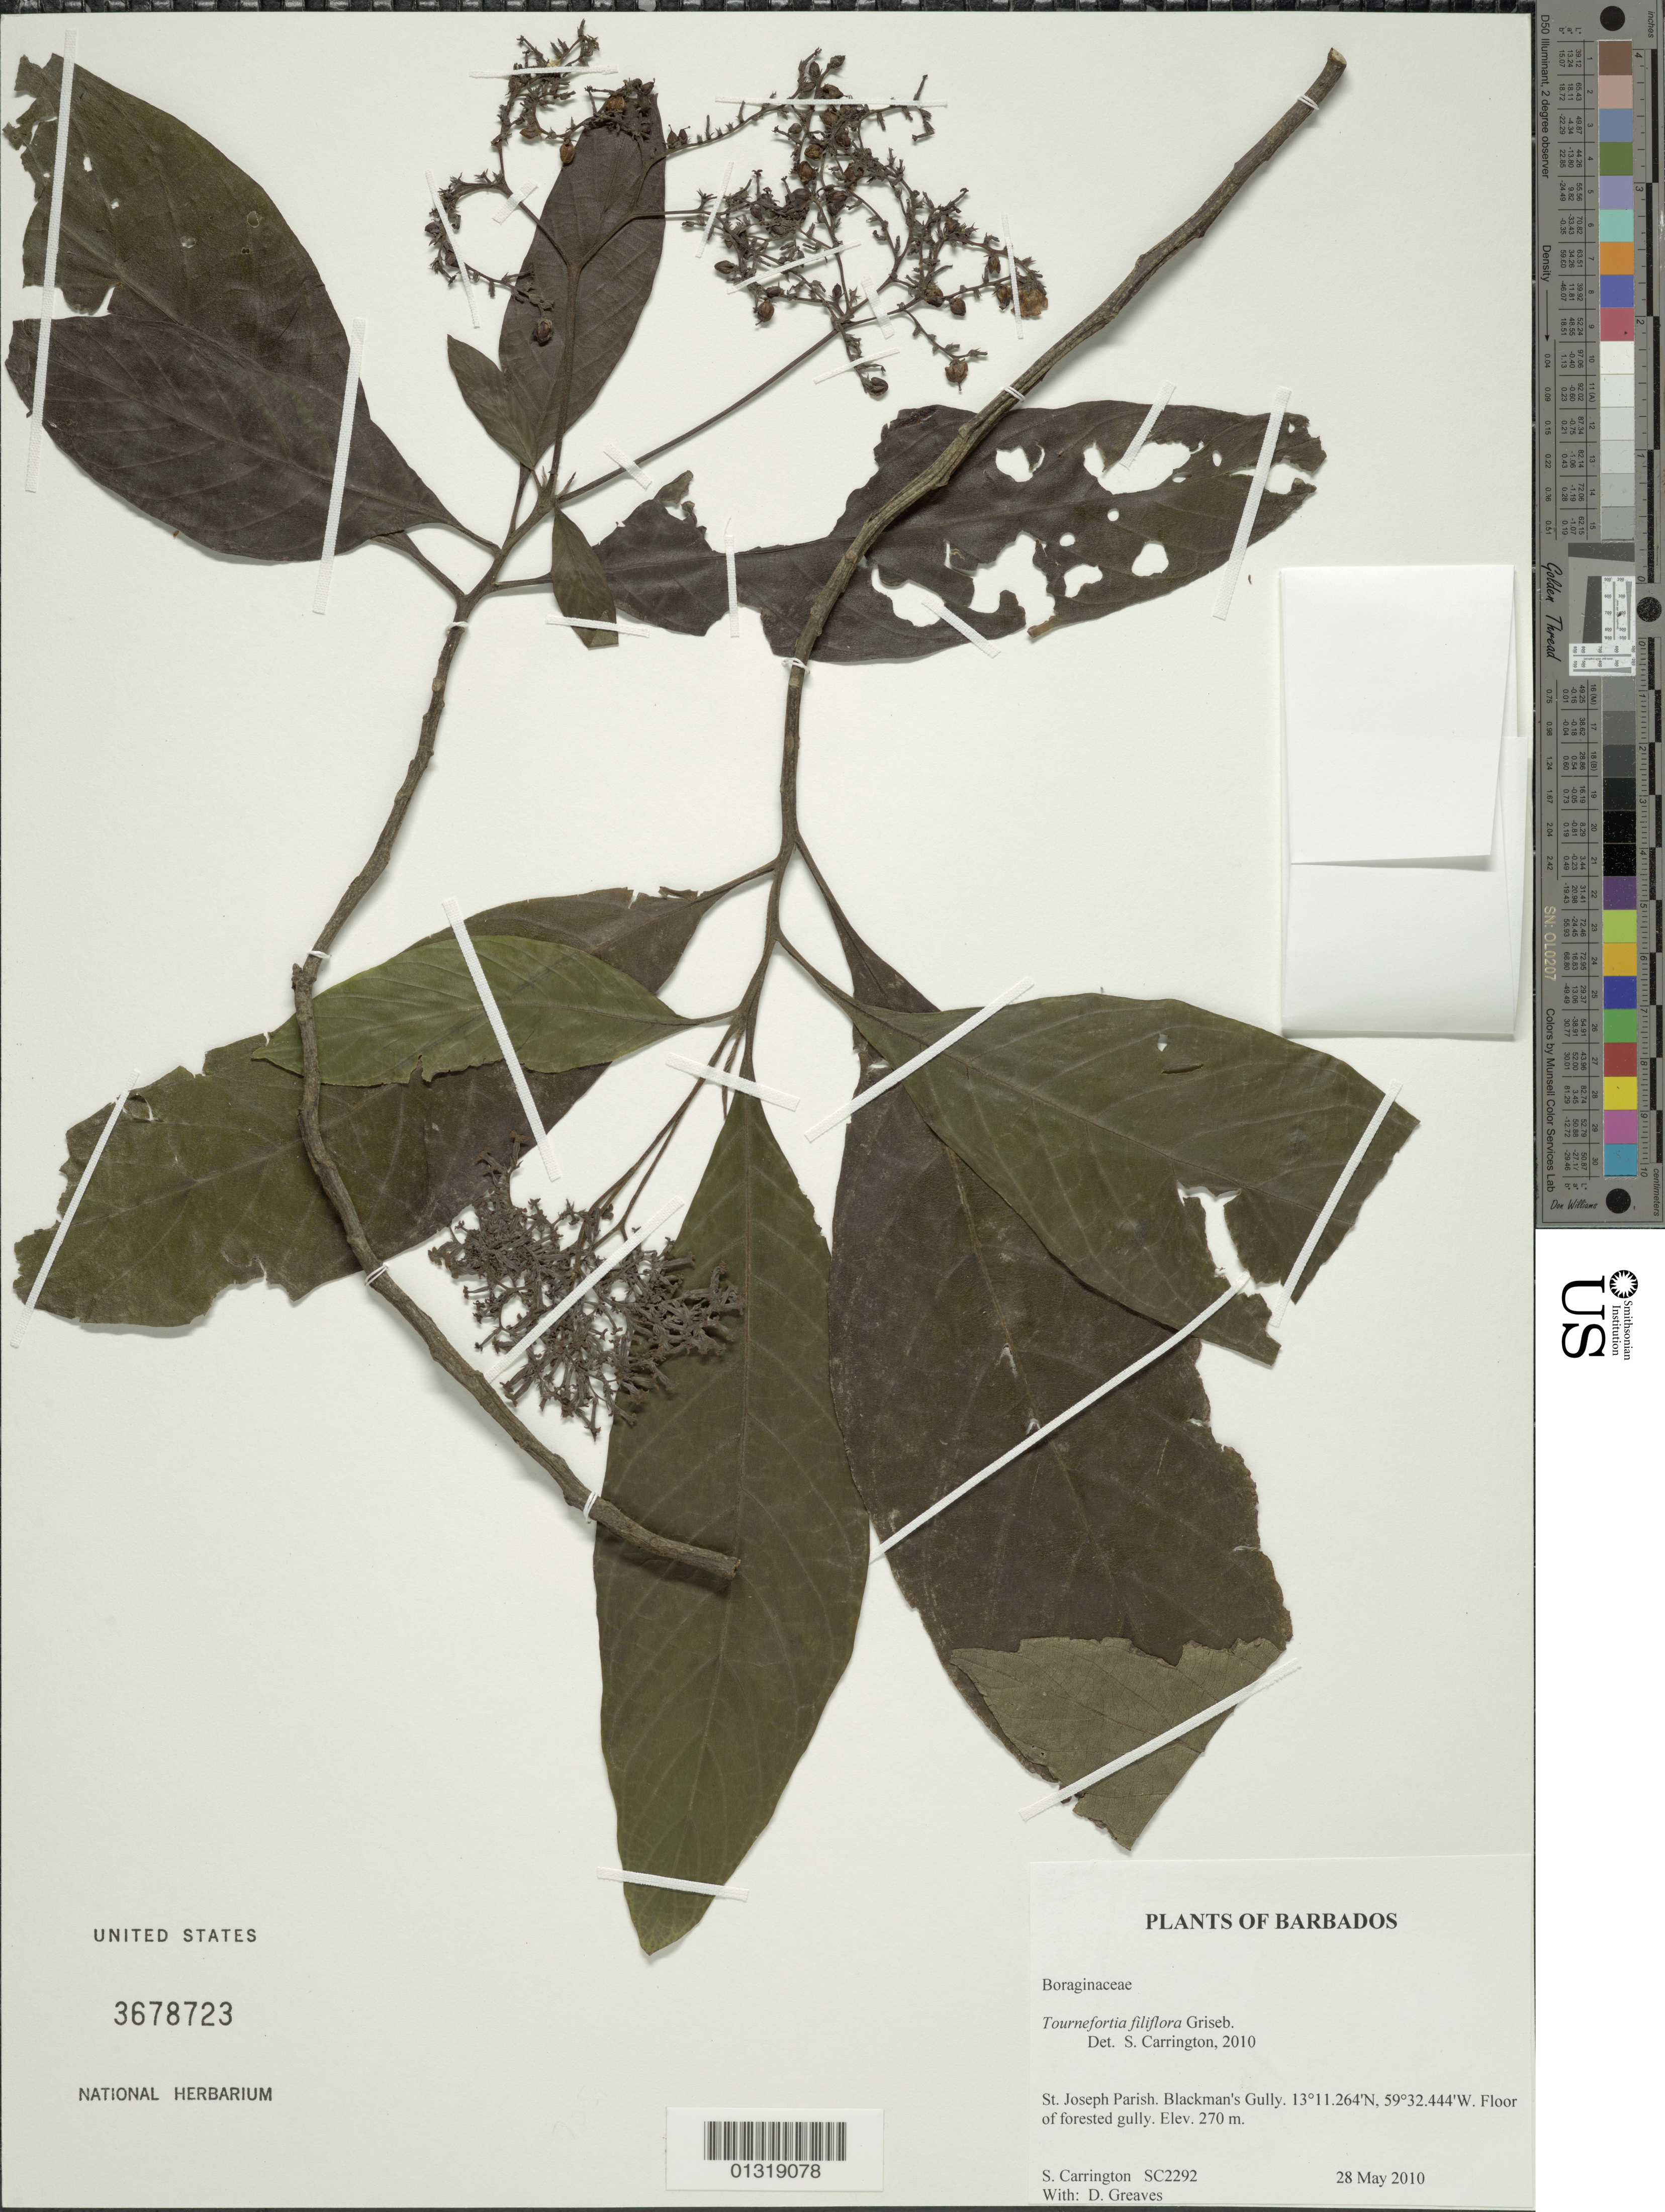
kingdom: Plantae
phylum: Tracheophyta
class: Magnoliopsida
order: Boraginales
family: Heliotropiaceae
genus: Tournefortia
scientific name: Tournefortia filiflora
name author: Griseb.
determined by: Carrington, C. M. S.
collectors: C. M. S. Carrington & D. Greaves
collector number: SC2292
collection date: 2010-05-28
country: Barbados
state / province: Saint Joseph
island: Barbados I.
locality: Blackman's Gully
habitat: Floor of forested gully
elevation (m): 270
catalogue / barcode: US 3678723